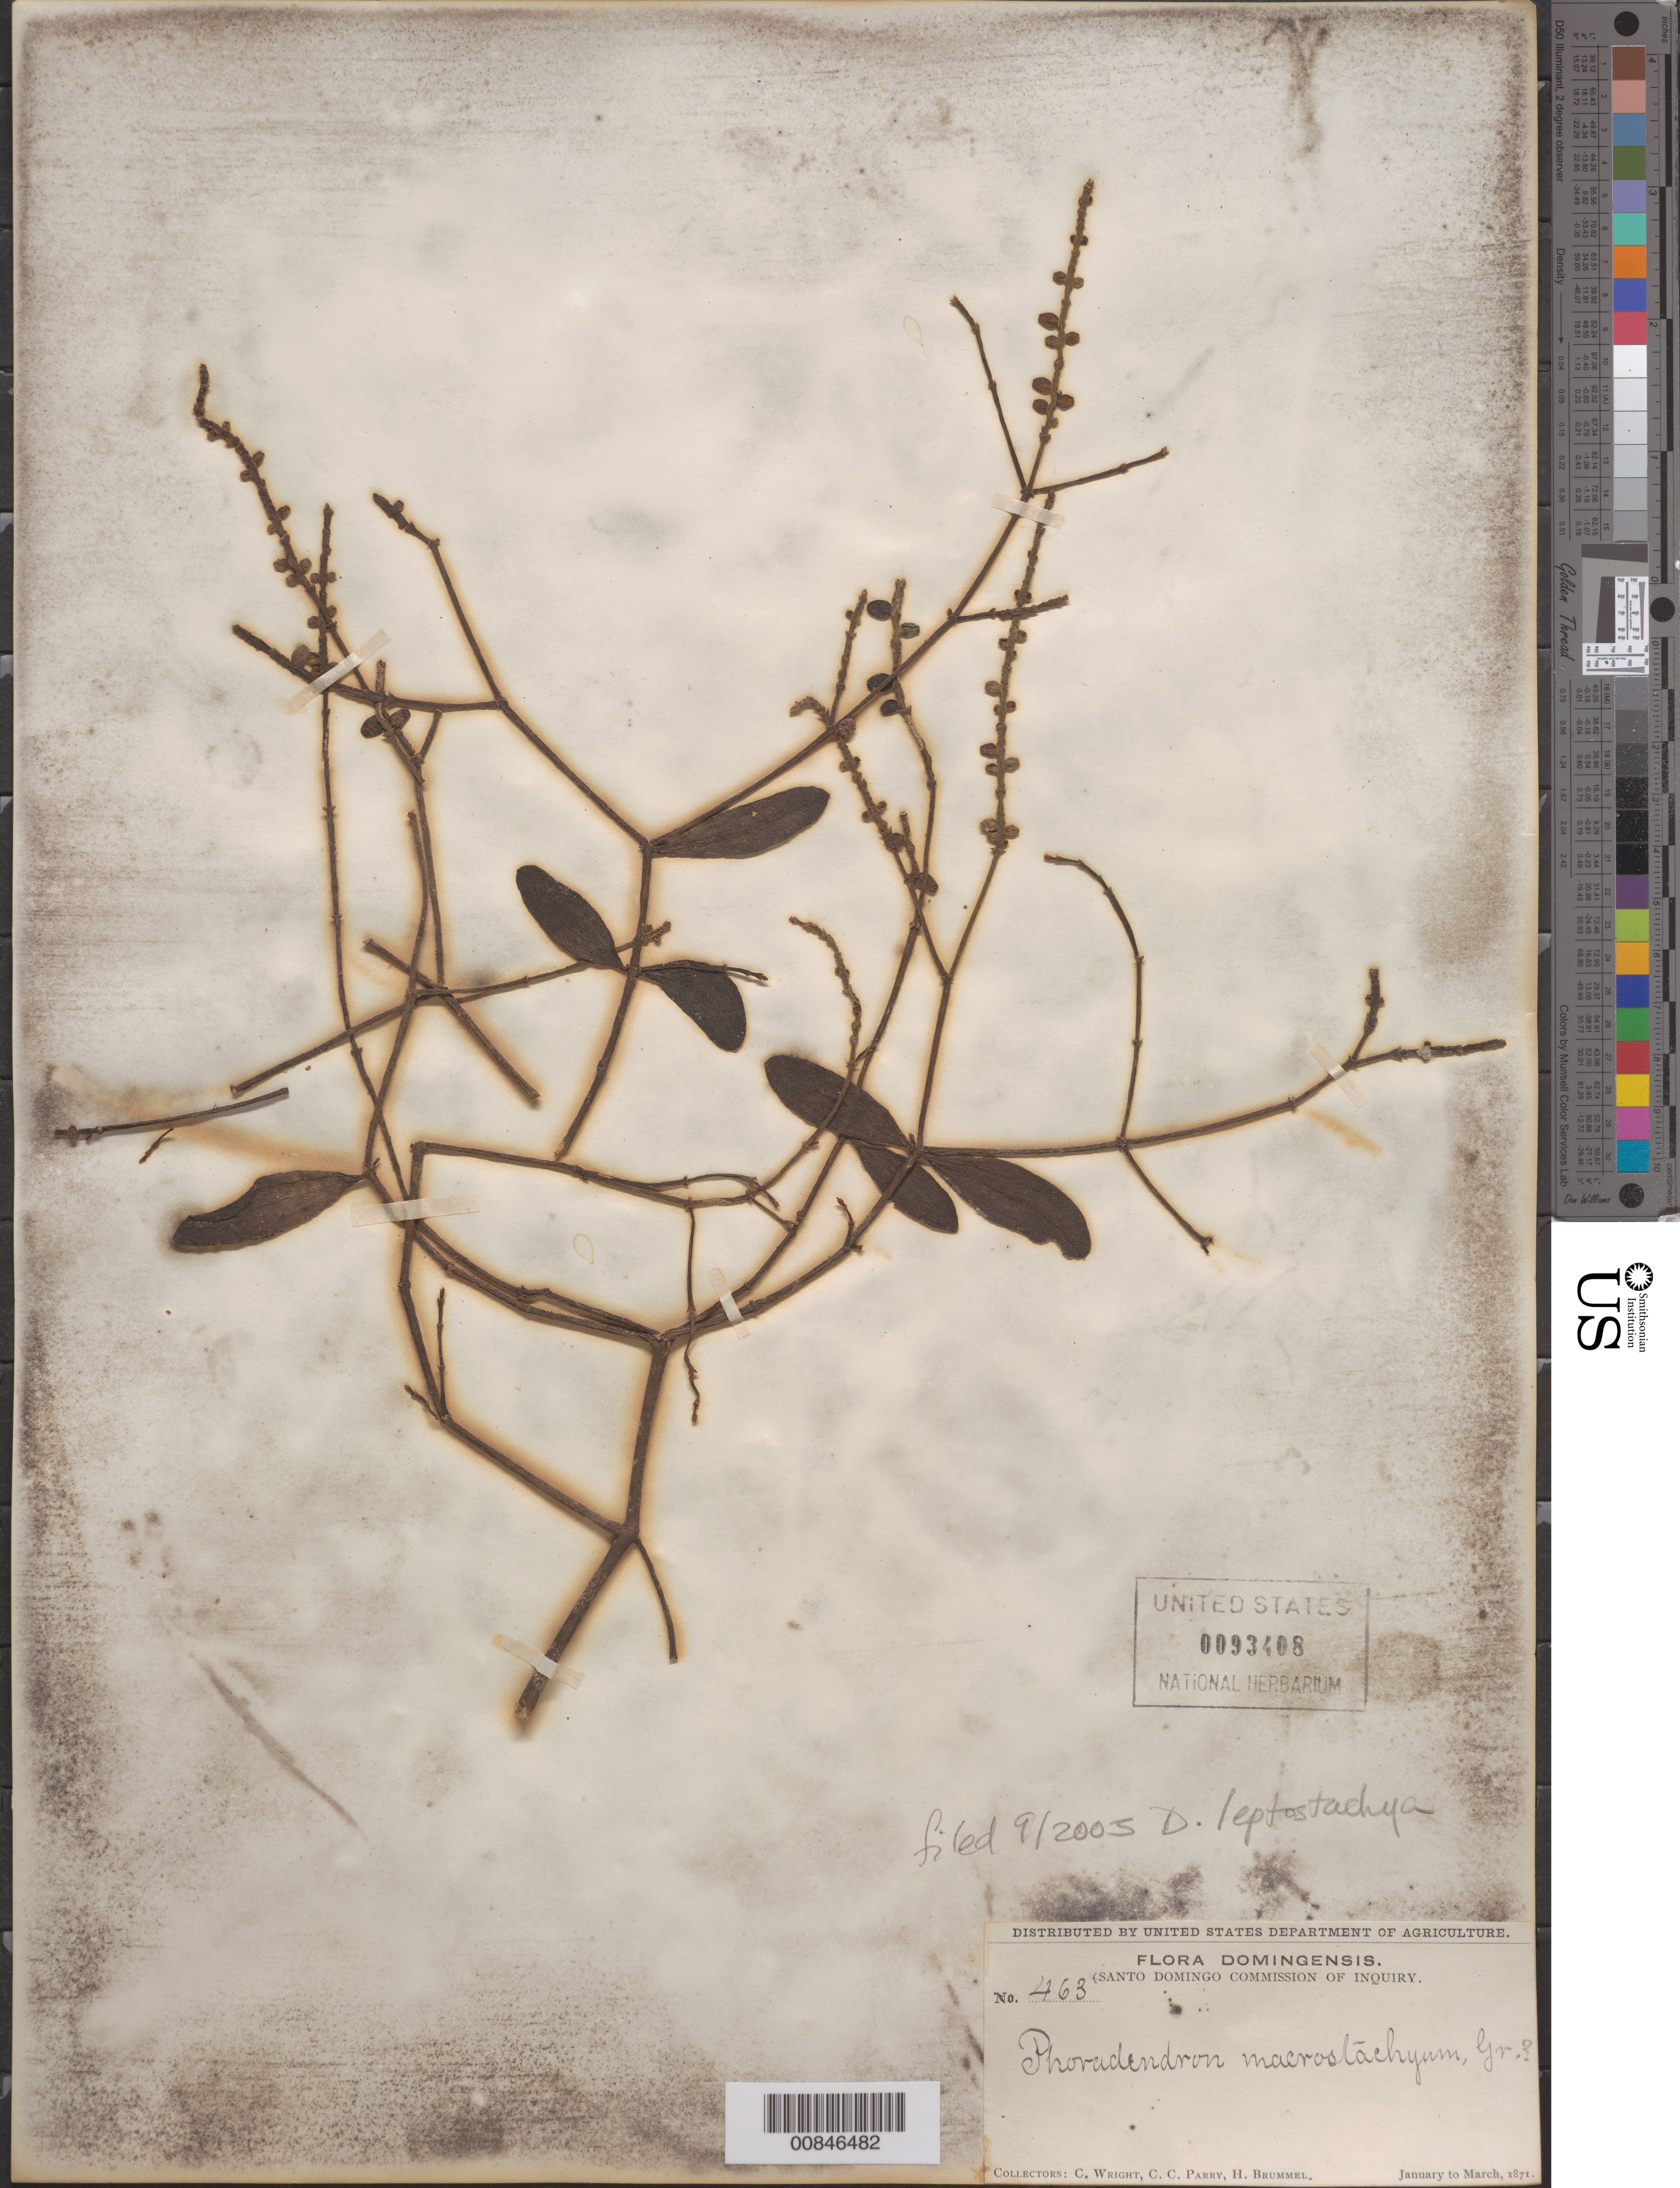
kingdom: Plantae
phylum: Tracheophyta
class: Magnoliopsida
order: Santalales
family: Viscaceae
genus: Dendrophthora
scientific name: Dendrophthora flagelliformis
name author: (Lam.) Krug & Urb.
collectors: C. Wright, C. C. Parry & H. Brummel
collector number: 463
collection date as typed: Jan 1871 to -- Mar 1871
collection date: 1871-01/1871-03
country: Dominican Republic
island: Hispaniola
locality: Dominican Republic.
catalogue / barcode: US 93408